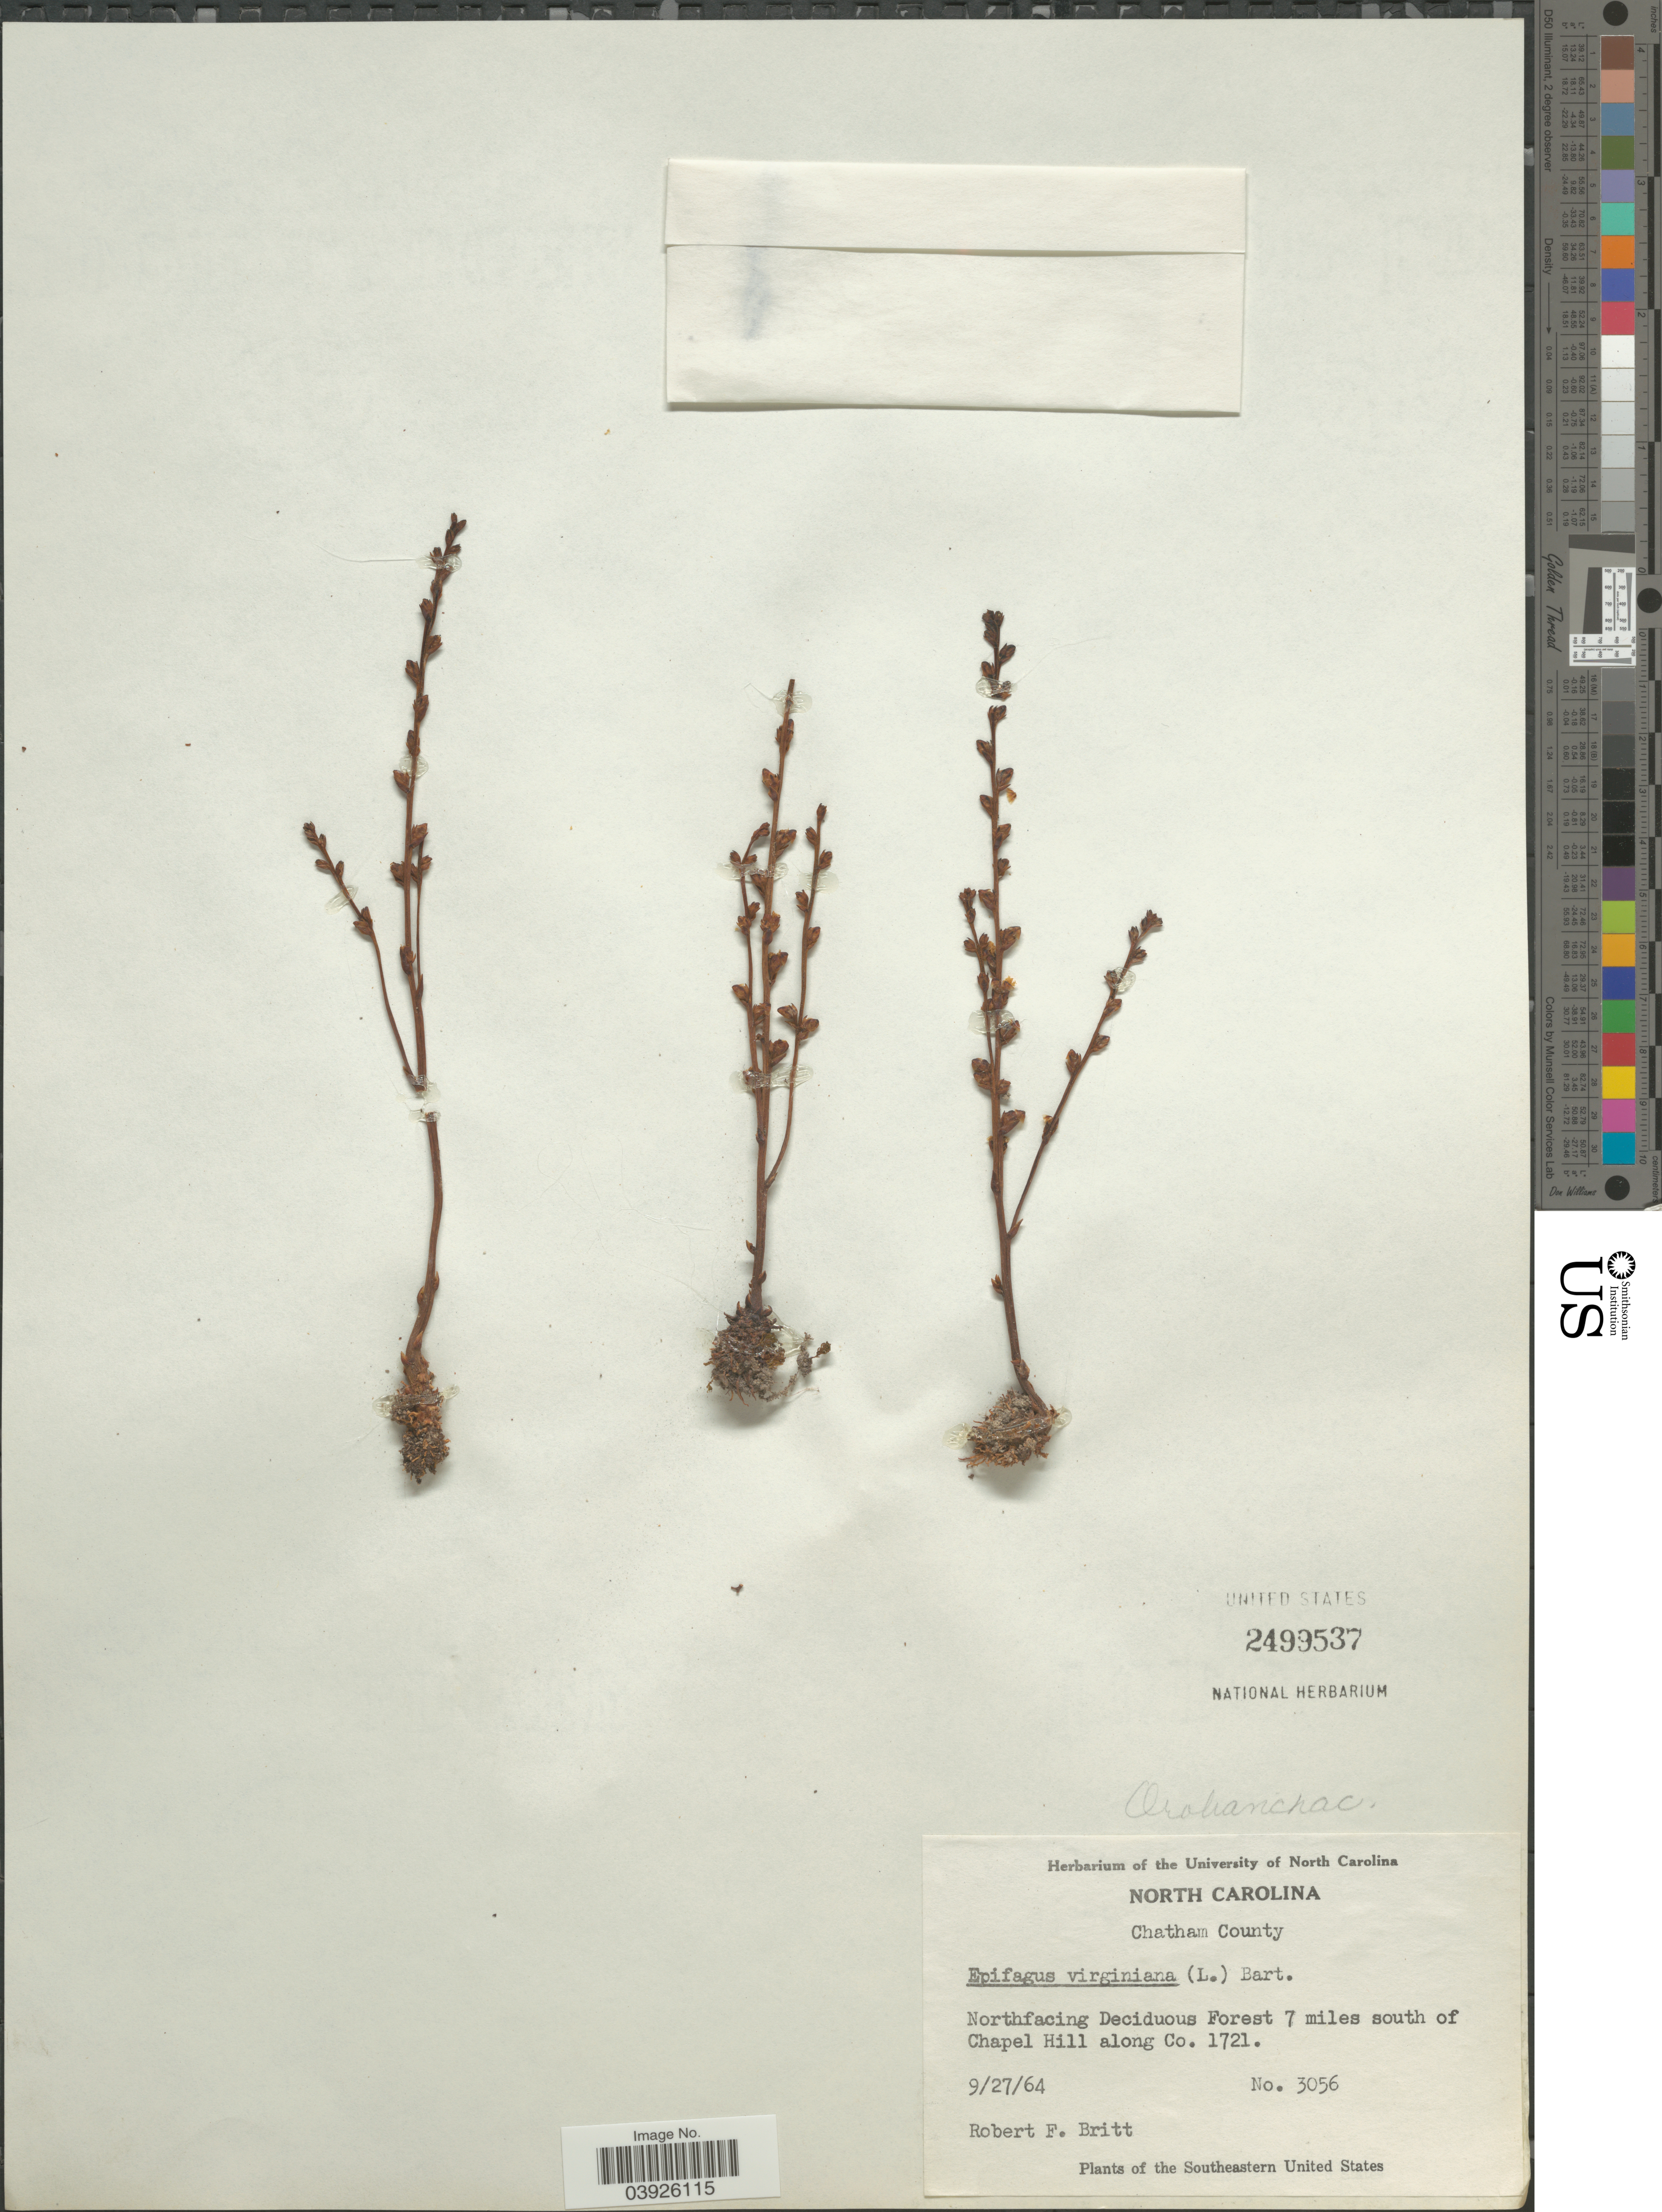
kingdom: Plantae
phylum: Tracheophyta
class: Magnoliopsida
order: Lamiales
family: Orobanchaceae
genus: Epifagus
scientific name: Epifagus virginiana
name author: (L.) W.P.C. Barton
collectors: R. Britt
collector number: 3056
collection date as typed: Transcribed d/m/y: 27/9/64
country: United States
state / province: North Carolina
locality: Chatham County. Northfacing Deciduous Forest 7 miles south of Chapel Hill along Co. 1721.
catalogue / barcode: US 2499537